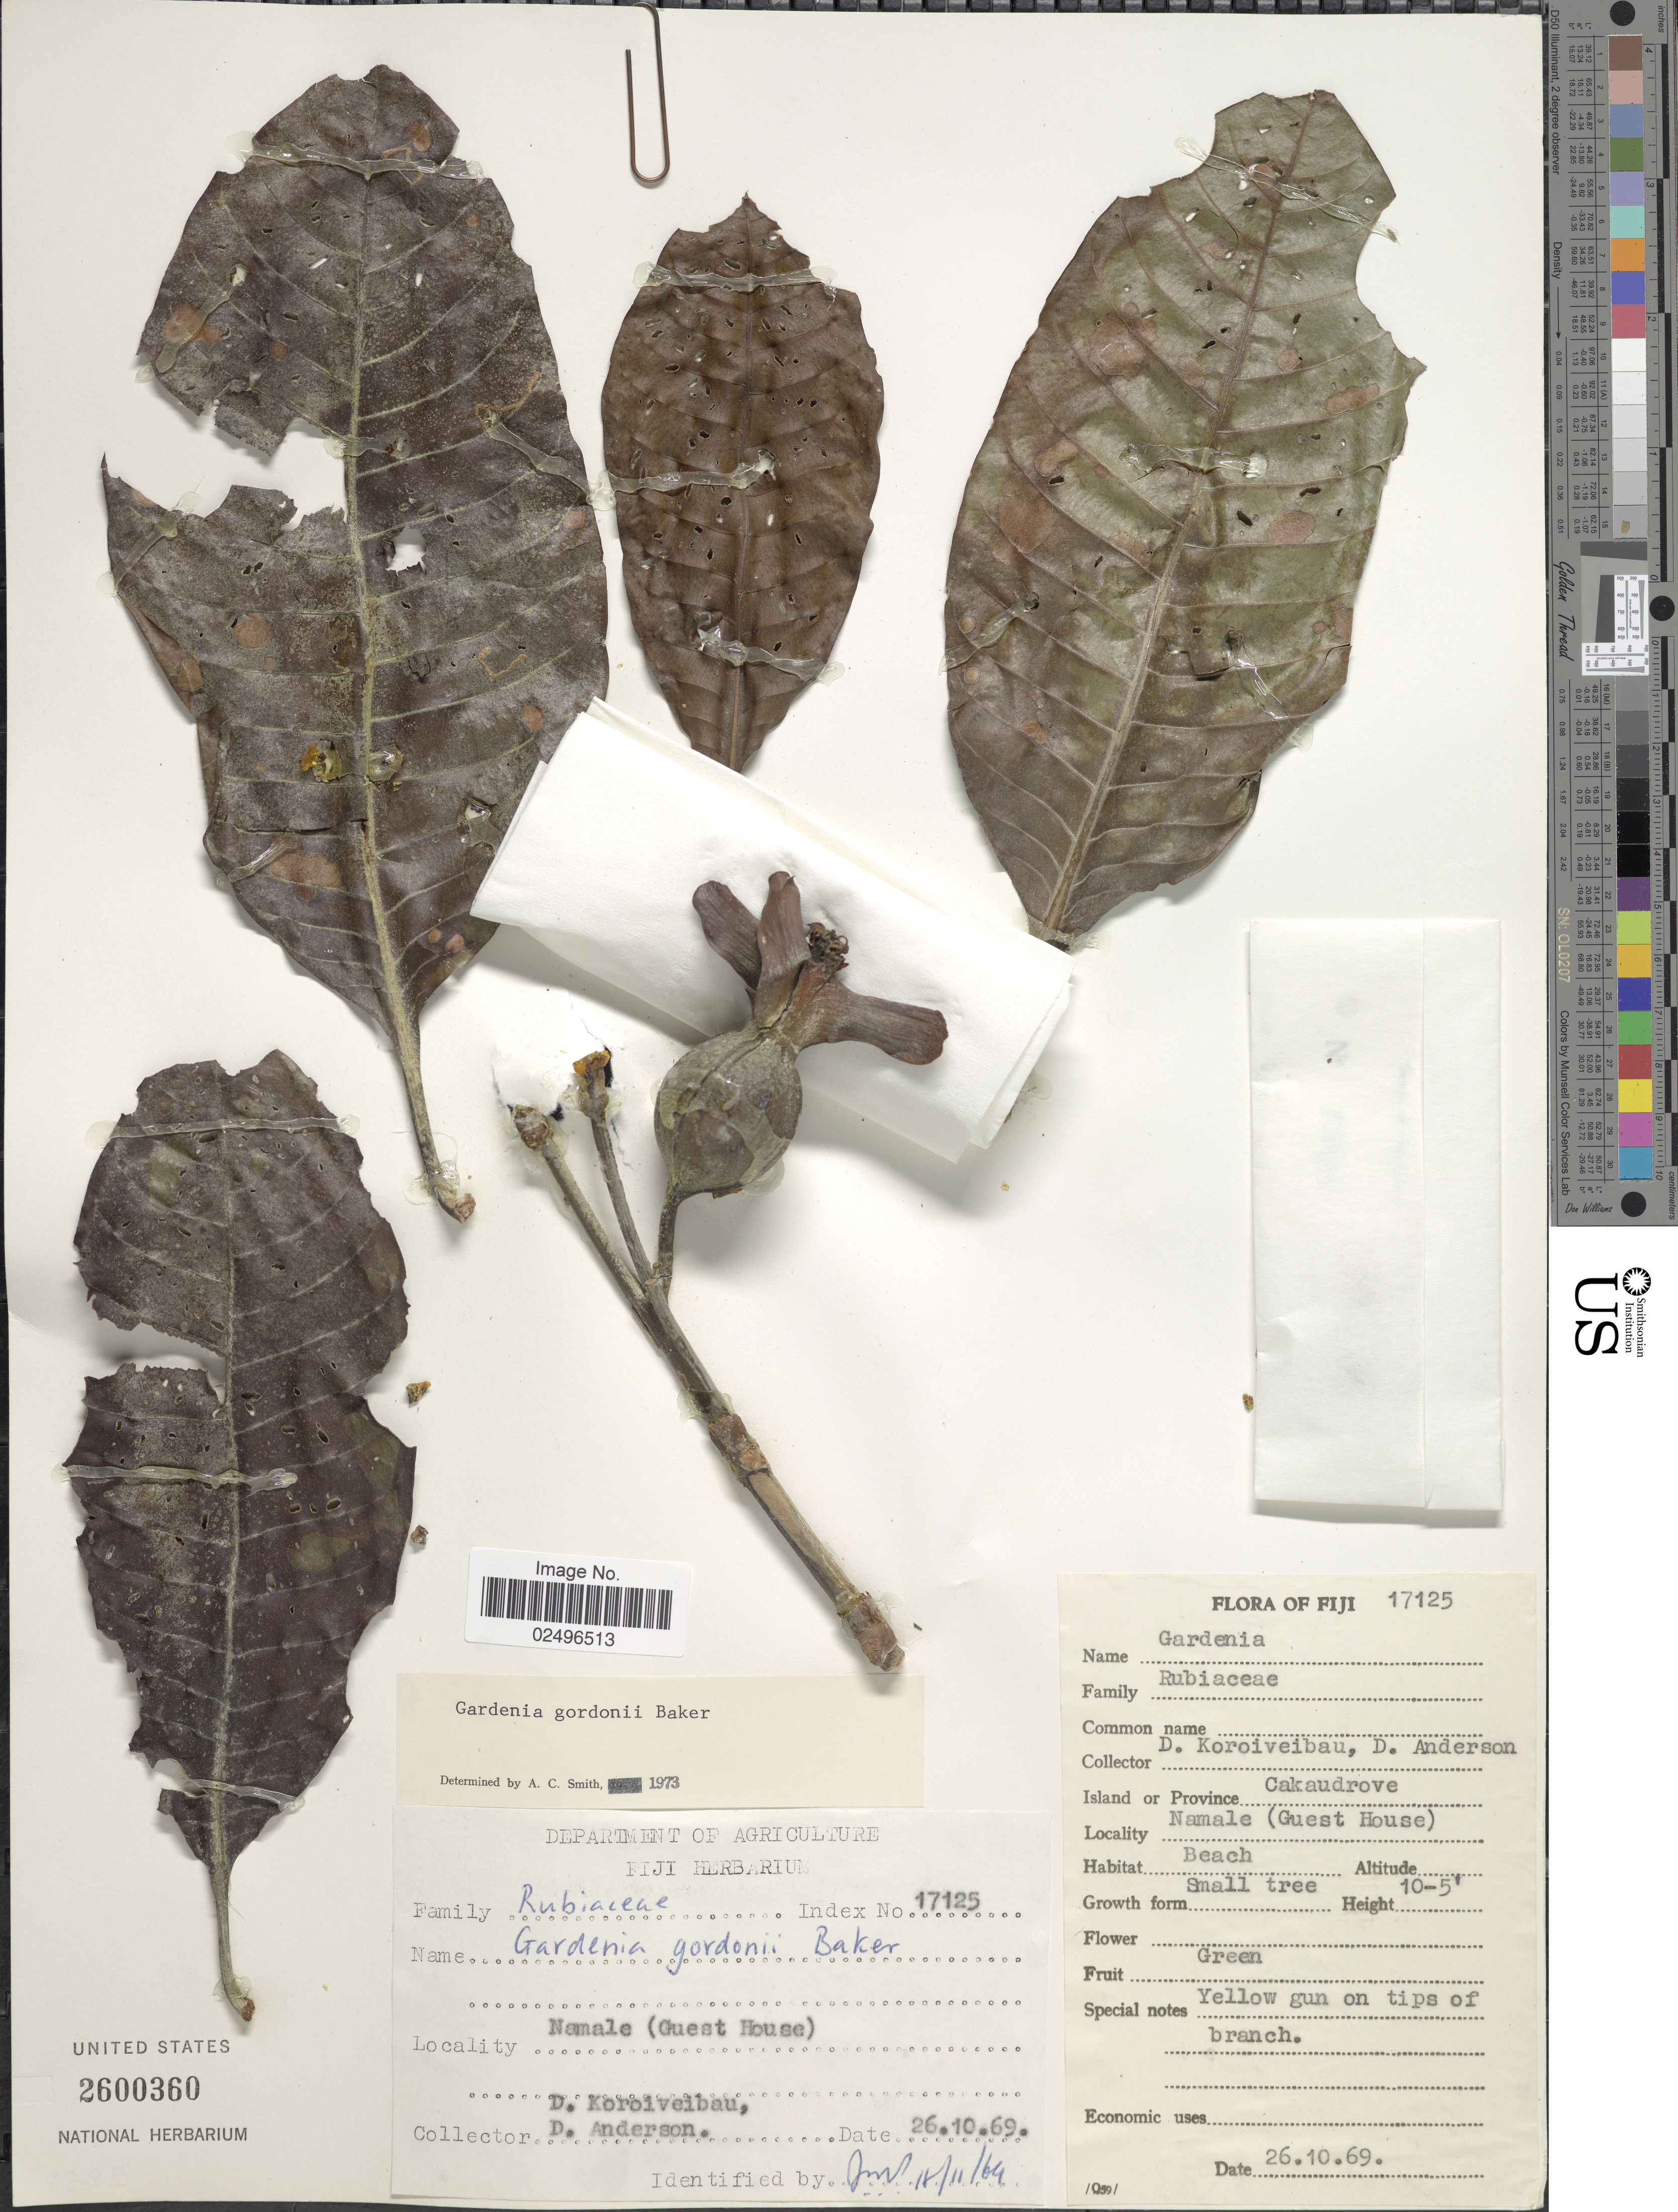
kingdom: Plantae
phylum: Tracheophyta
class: Magnoliopsida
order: Gentianales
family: Rubiaceae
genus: Gardenia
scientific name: Gardenia gordonii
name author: Baker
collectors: D. Koroiveibau & D. Anderson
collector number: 17125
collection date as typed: Transcribed d/m/y: 26/10/69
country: Fiji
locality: Cakaudrove, Namale (Guest House)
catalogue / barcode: US 2600360